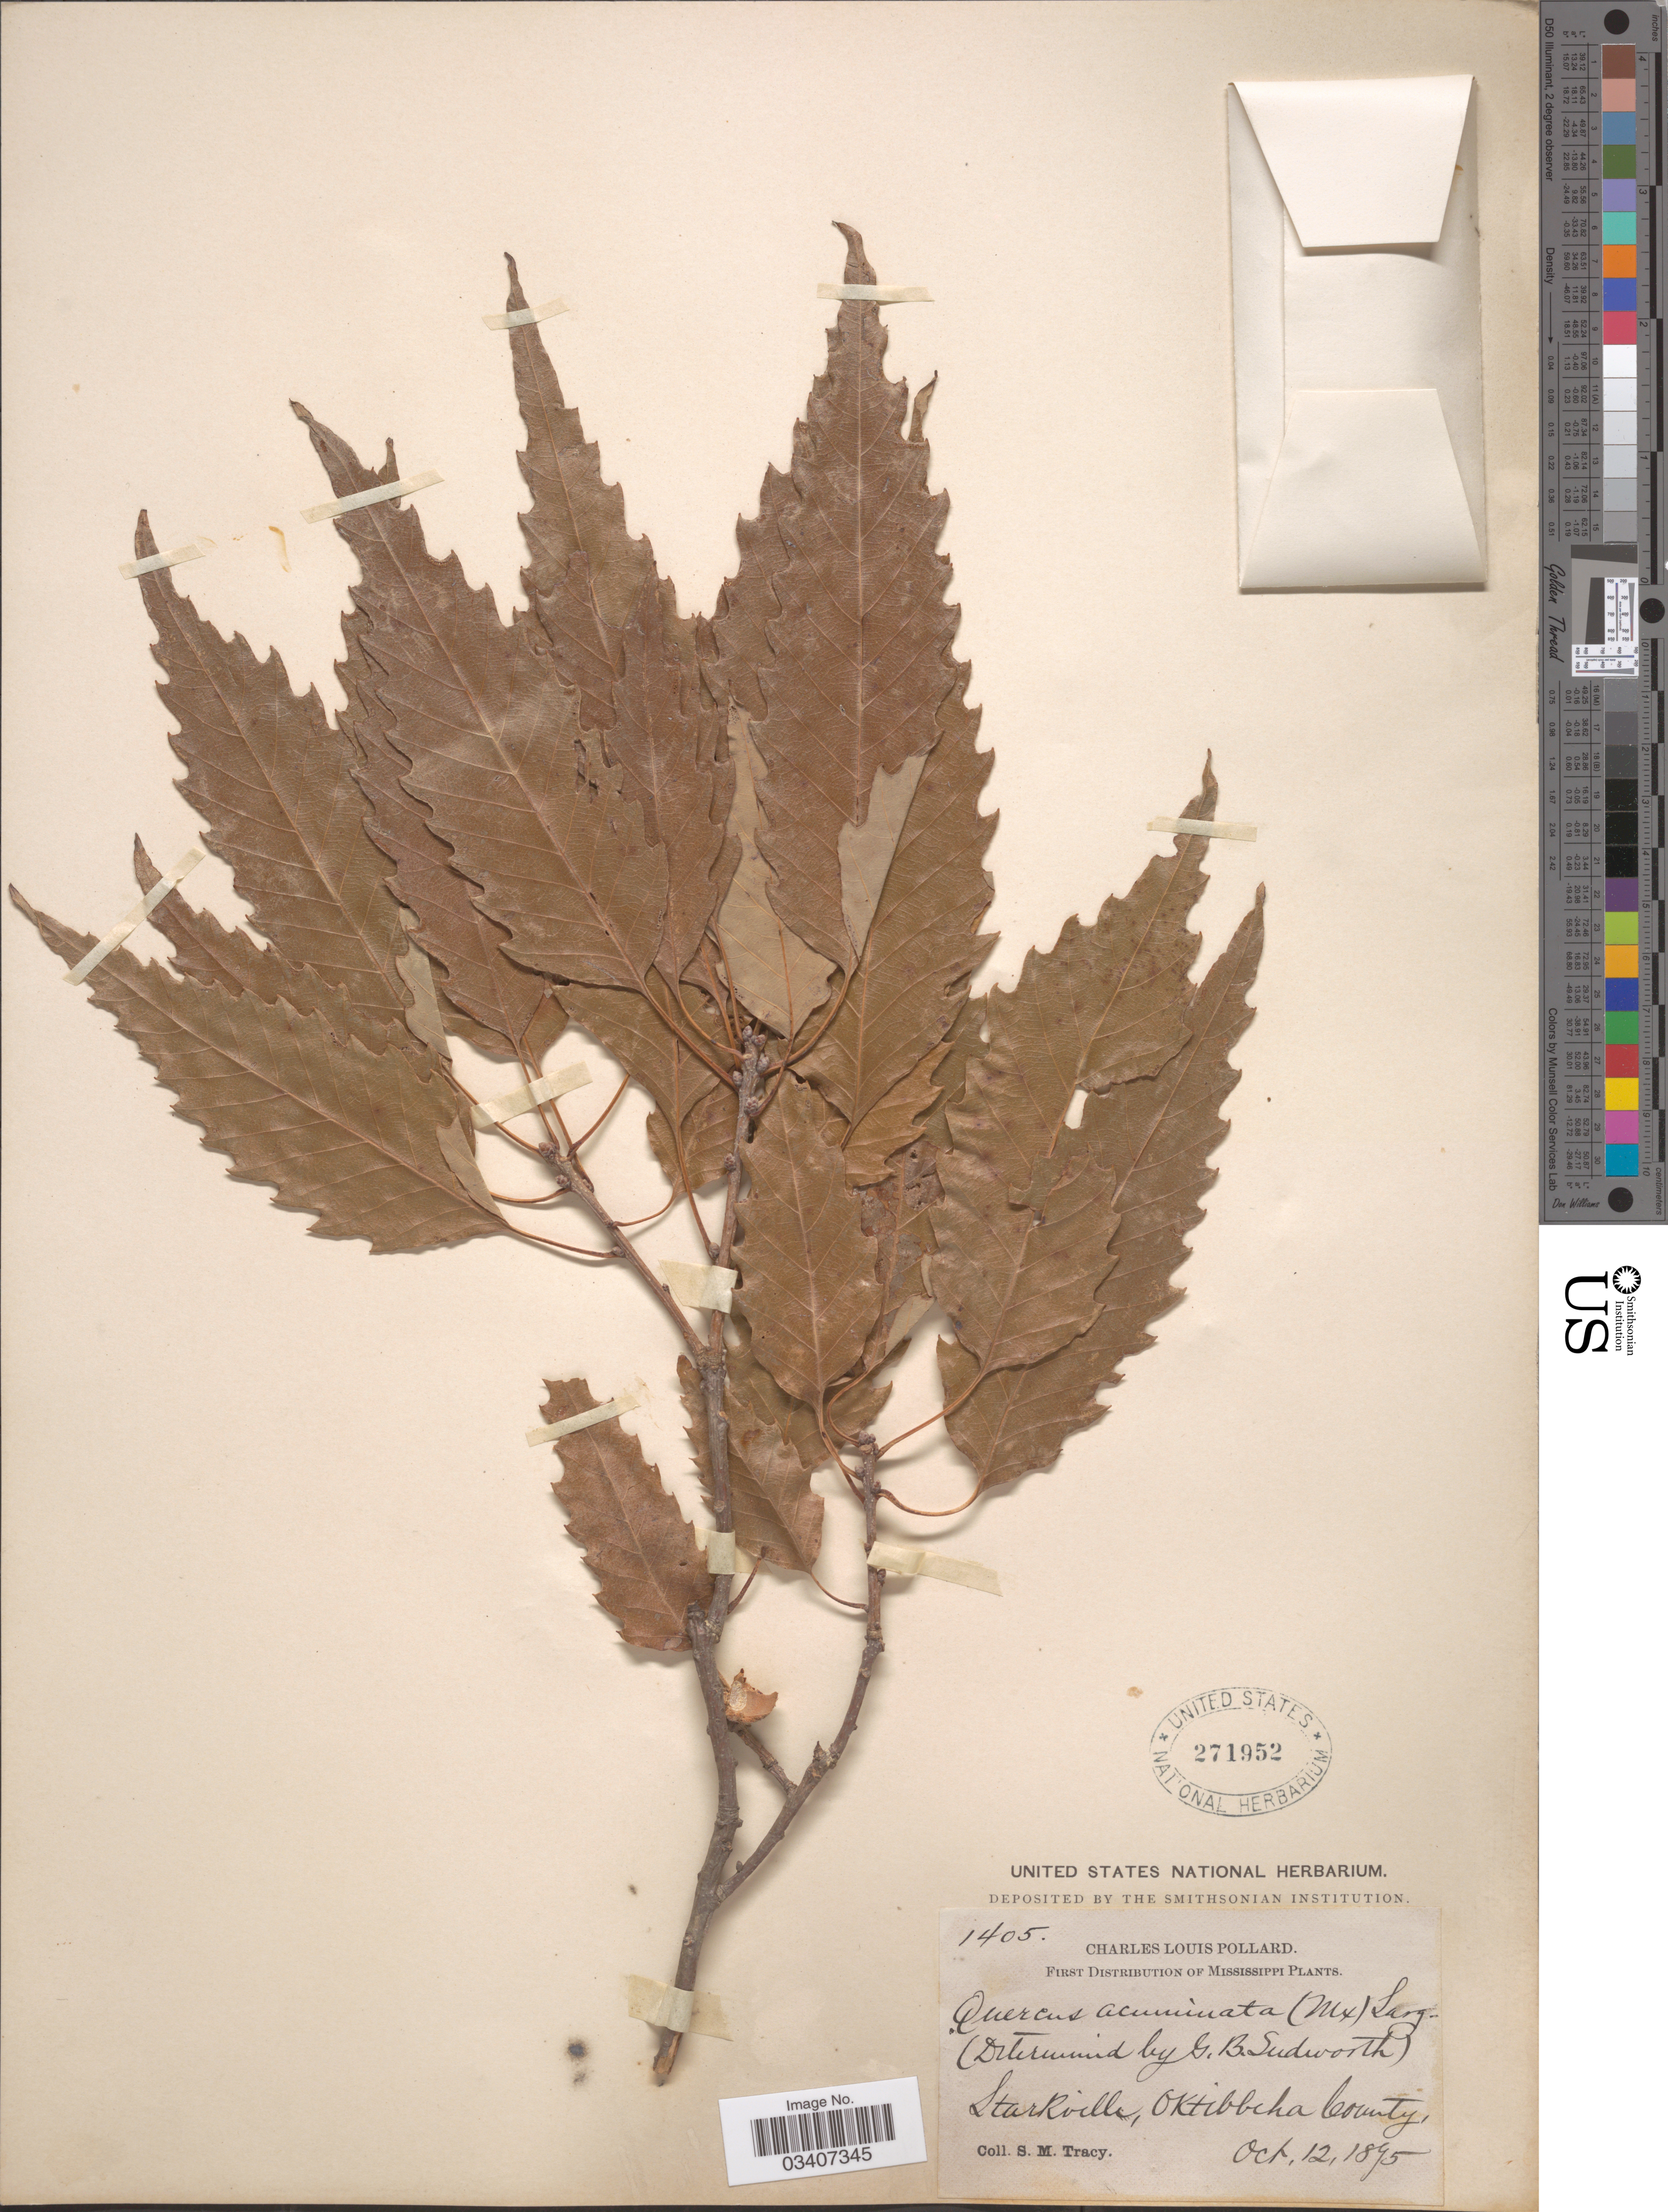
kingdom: Plantae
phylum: Tracheophyta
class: Magnoliopsida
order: Fagales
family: Fagaceae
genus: Quercus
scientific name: Quercus muehlenbergii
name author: Engelm.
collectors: S. M. Tracy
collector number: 1405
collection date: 1895-10-12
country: United States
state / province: Mississippi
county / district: Oktibbeha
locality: Starkville, Oktibbeha County.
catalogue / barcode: US 271952